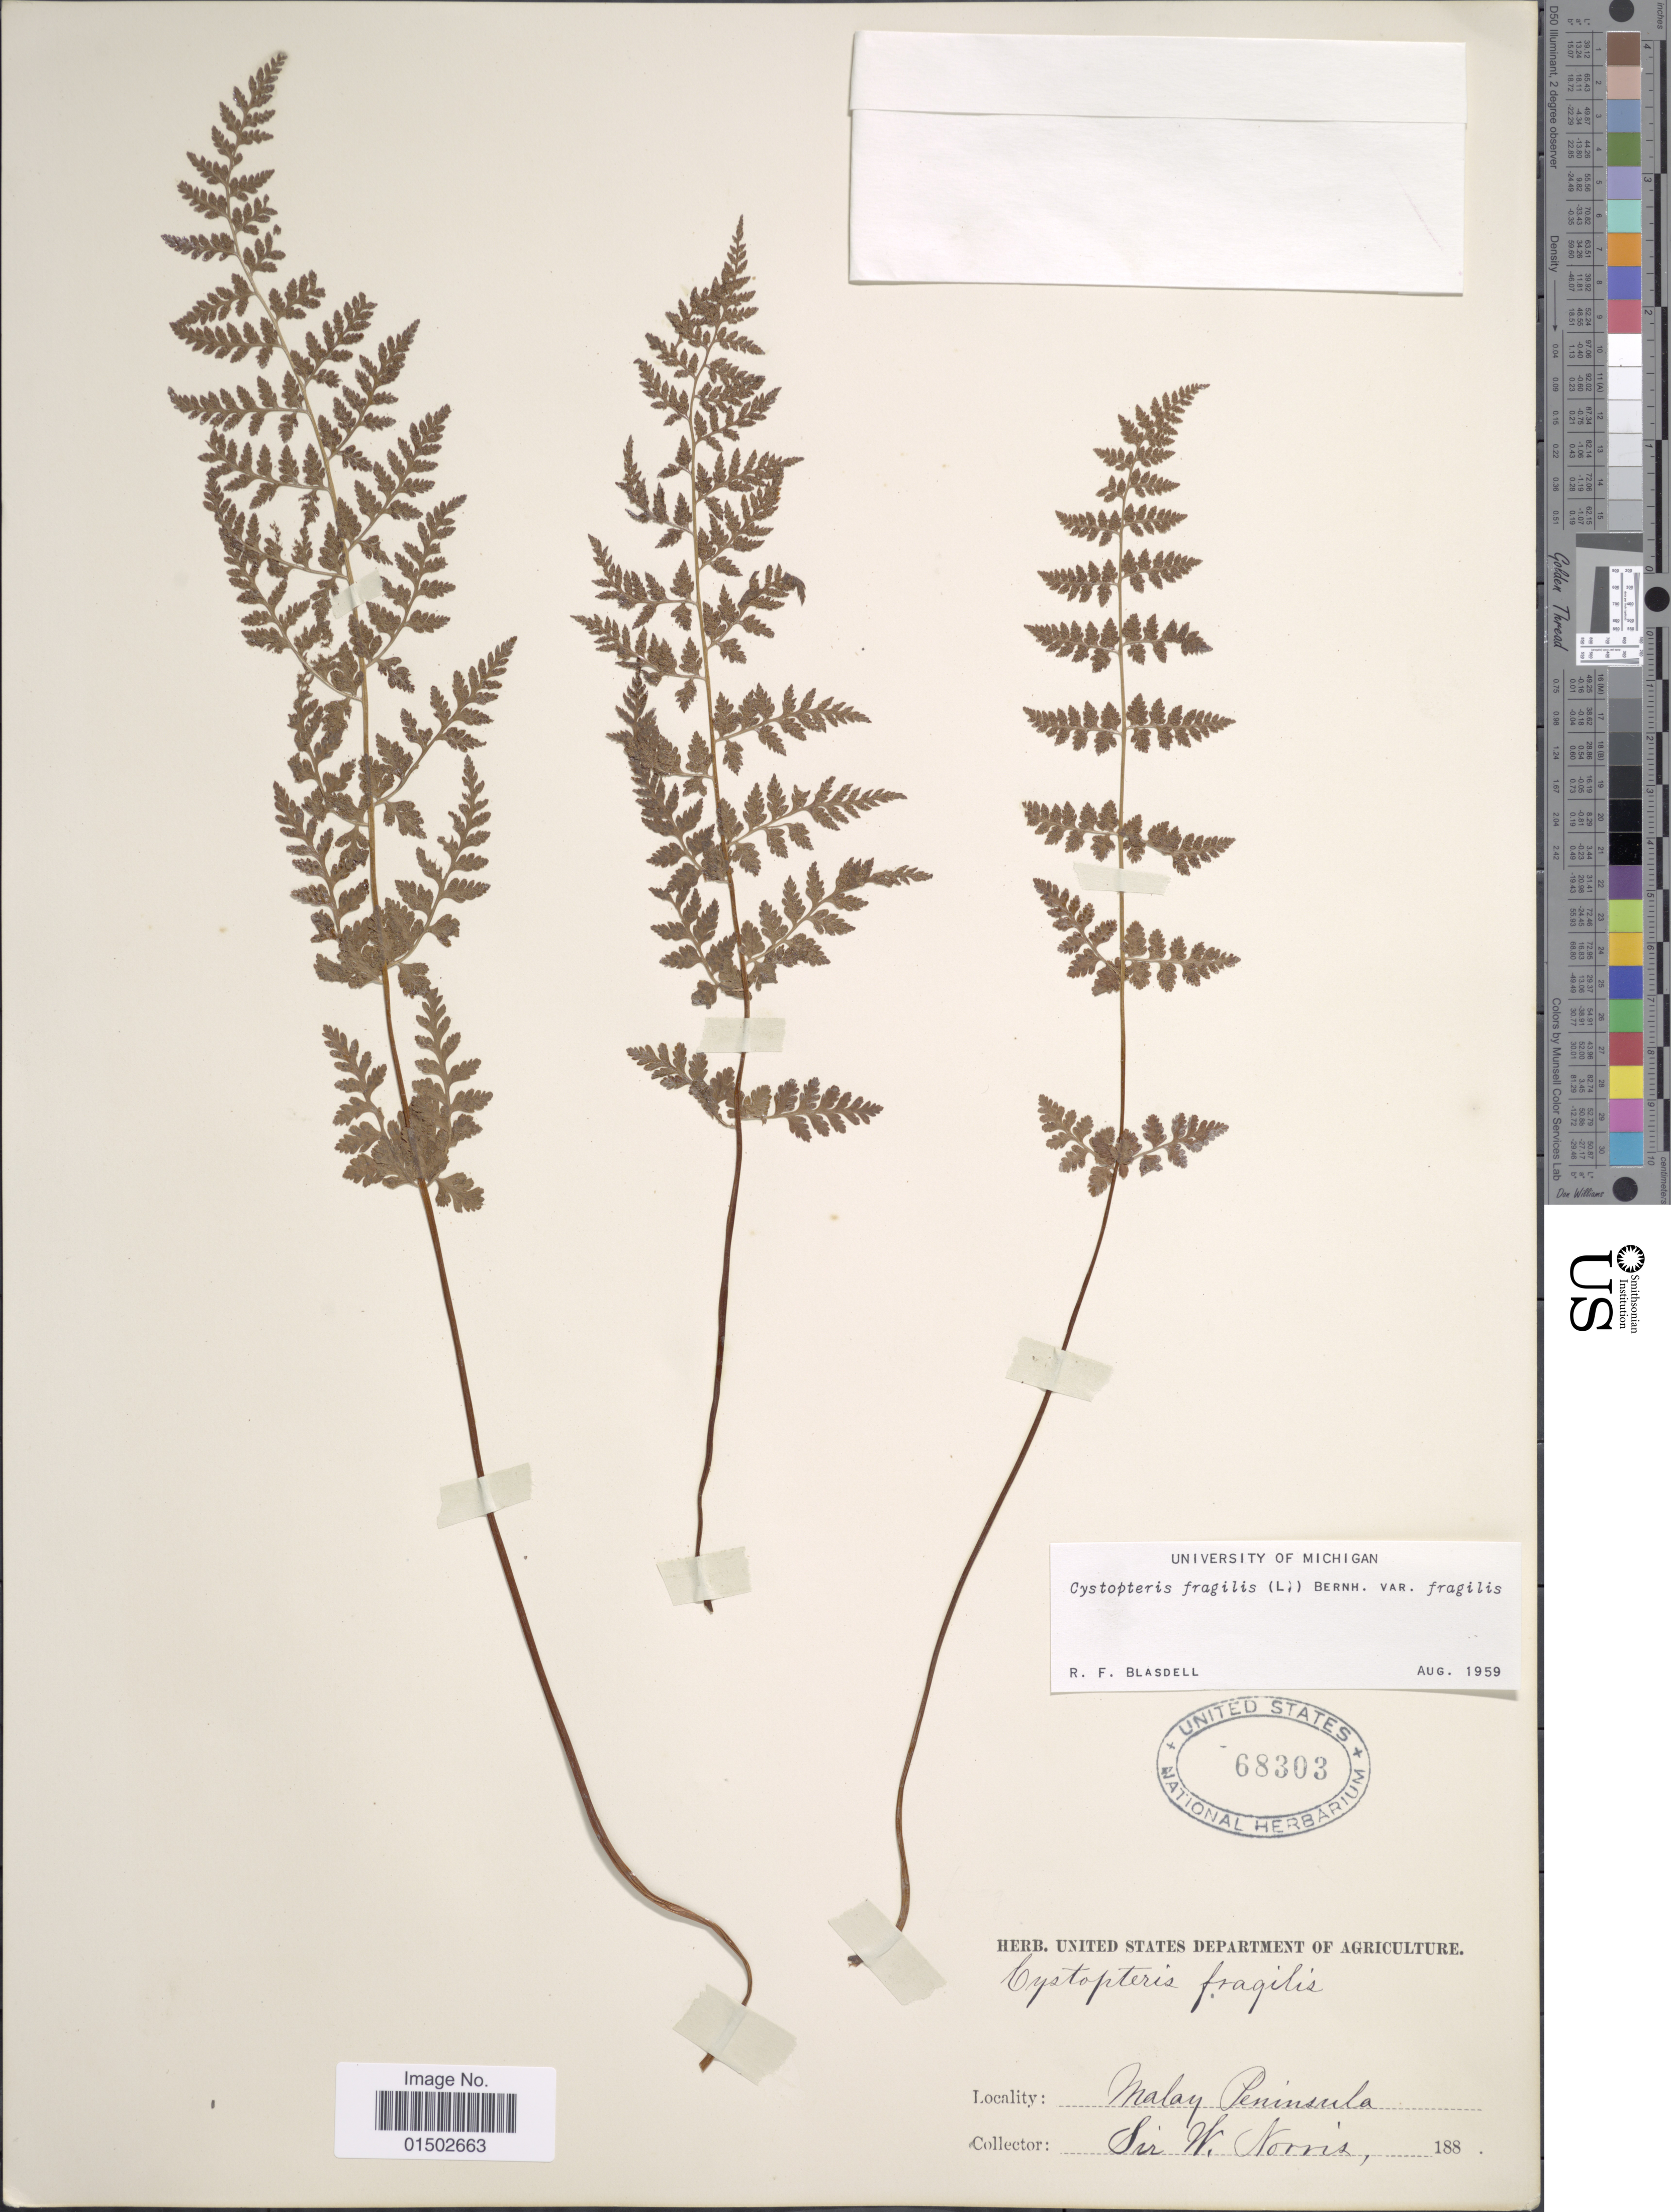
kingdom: Plantae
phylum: Tracheophyta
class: Polypodiopsida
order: Polypodiales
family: Cystopteridaceae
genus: Cystopteris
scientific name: Cystopteris fragilis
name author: (L.) Bernh.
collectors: W. Norris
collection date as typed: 188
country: Malaysia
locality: Malay, Peninsula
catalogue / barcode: US 68303